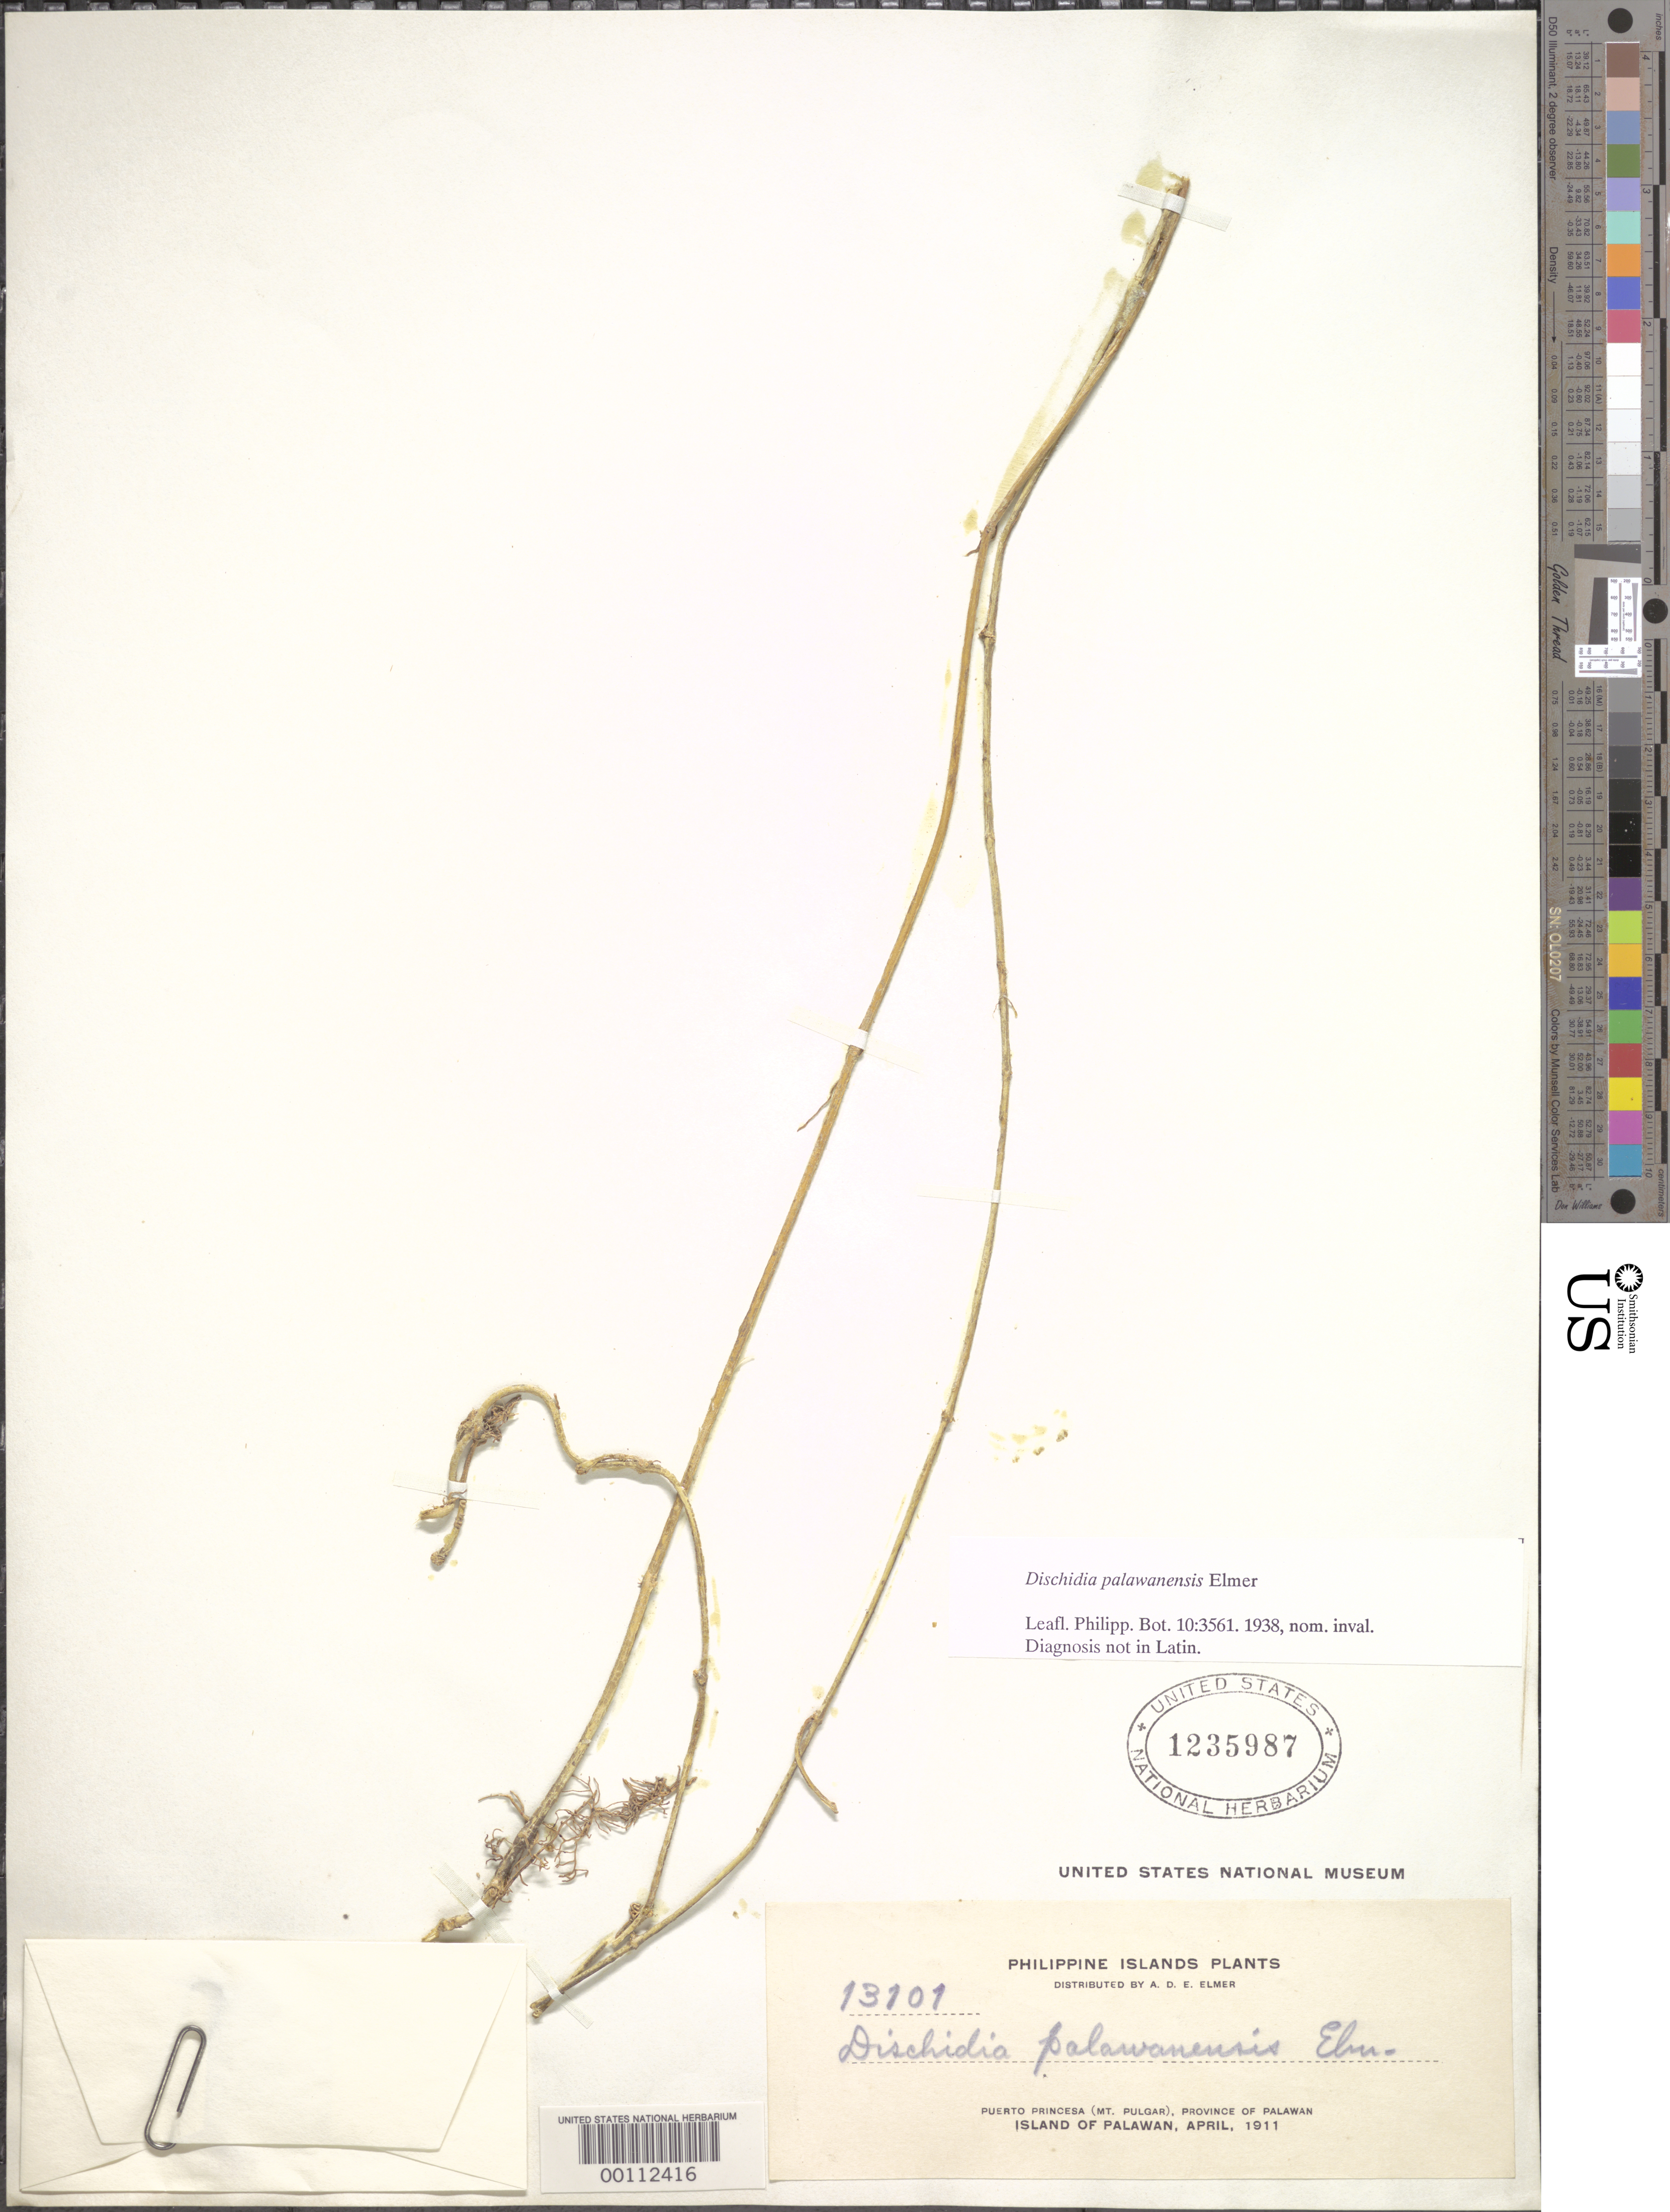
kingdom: Plantae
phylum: Tracheophyta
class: Magnoliopsida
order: Gentianales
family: Apocynaceae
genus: Dischidia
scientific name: Dischidia palawanensis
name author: Elmer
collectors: A. D. E. Elmer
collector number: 13101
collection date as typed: Apr 1911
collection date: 1911-04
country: Philippines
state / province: Mimaropa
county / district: Palawan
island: Palawan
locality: Puerto princesa, mt. pulgar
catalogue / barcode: US 1235987